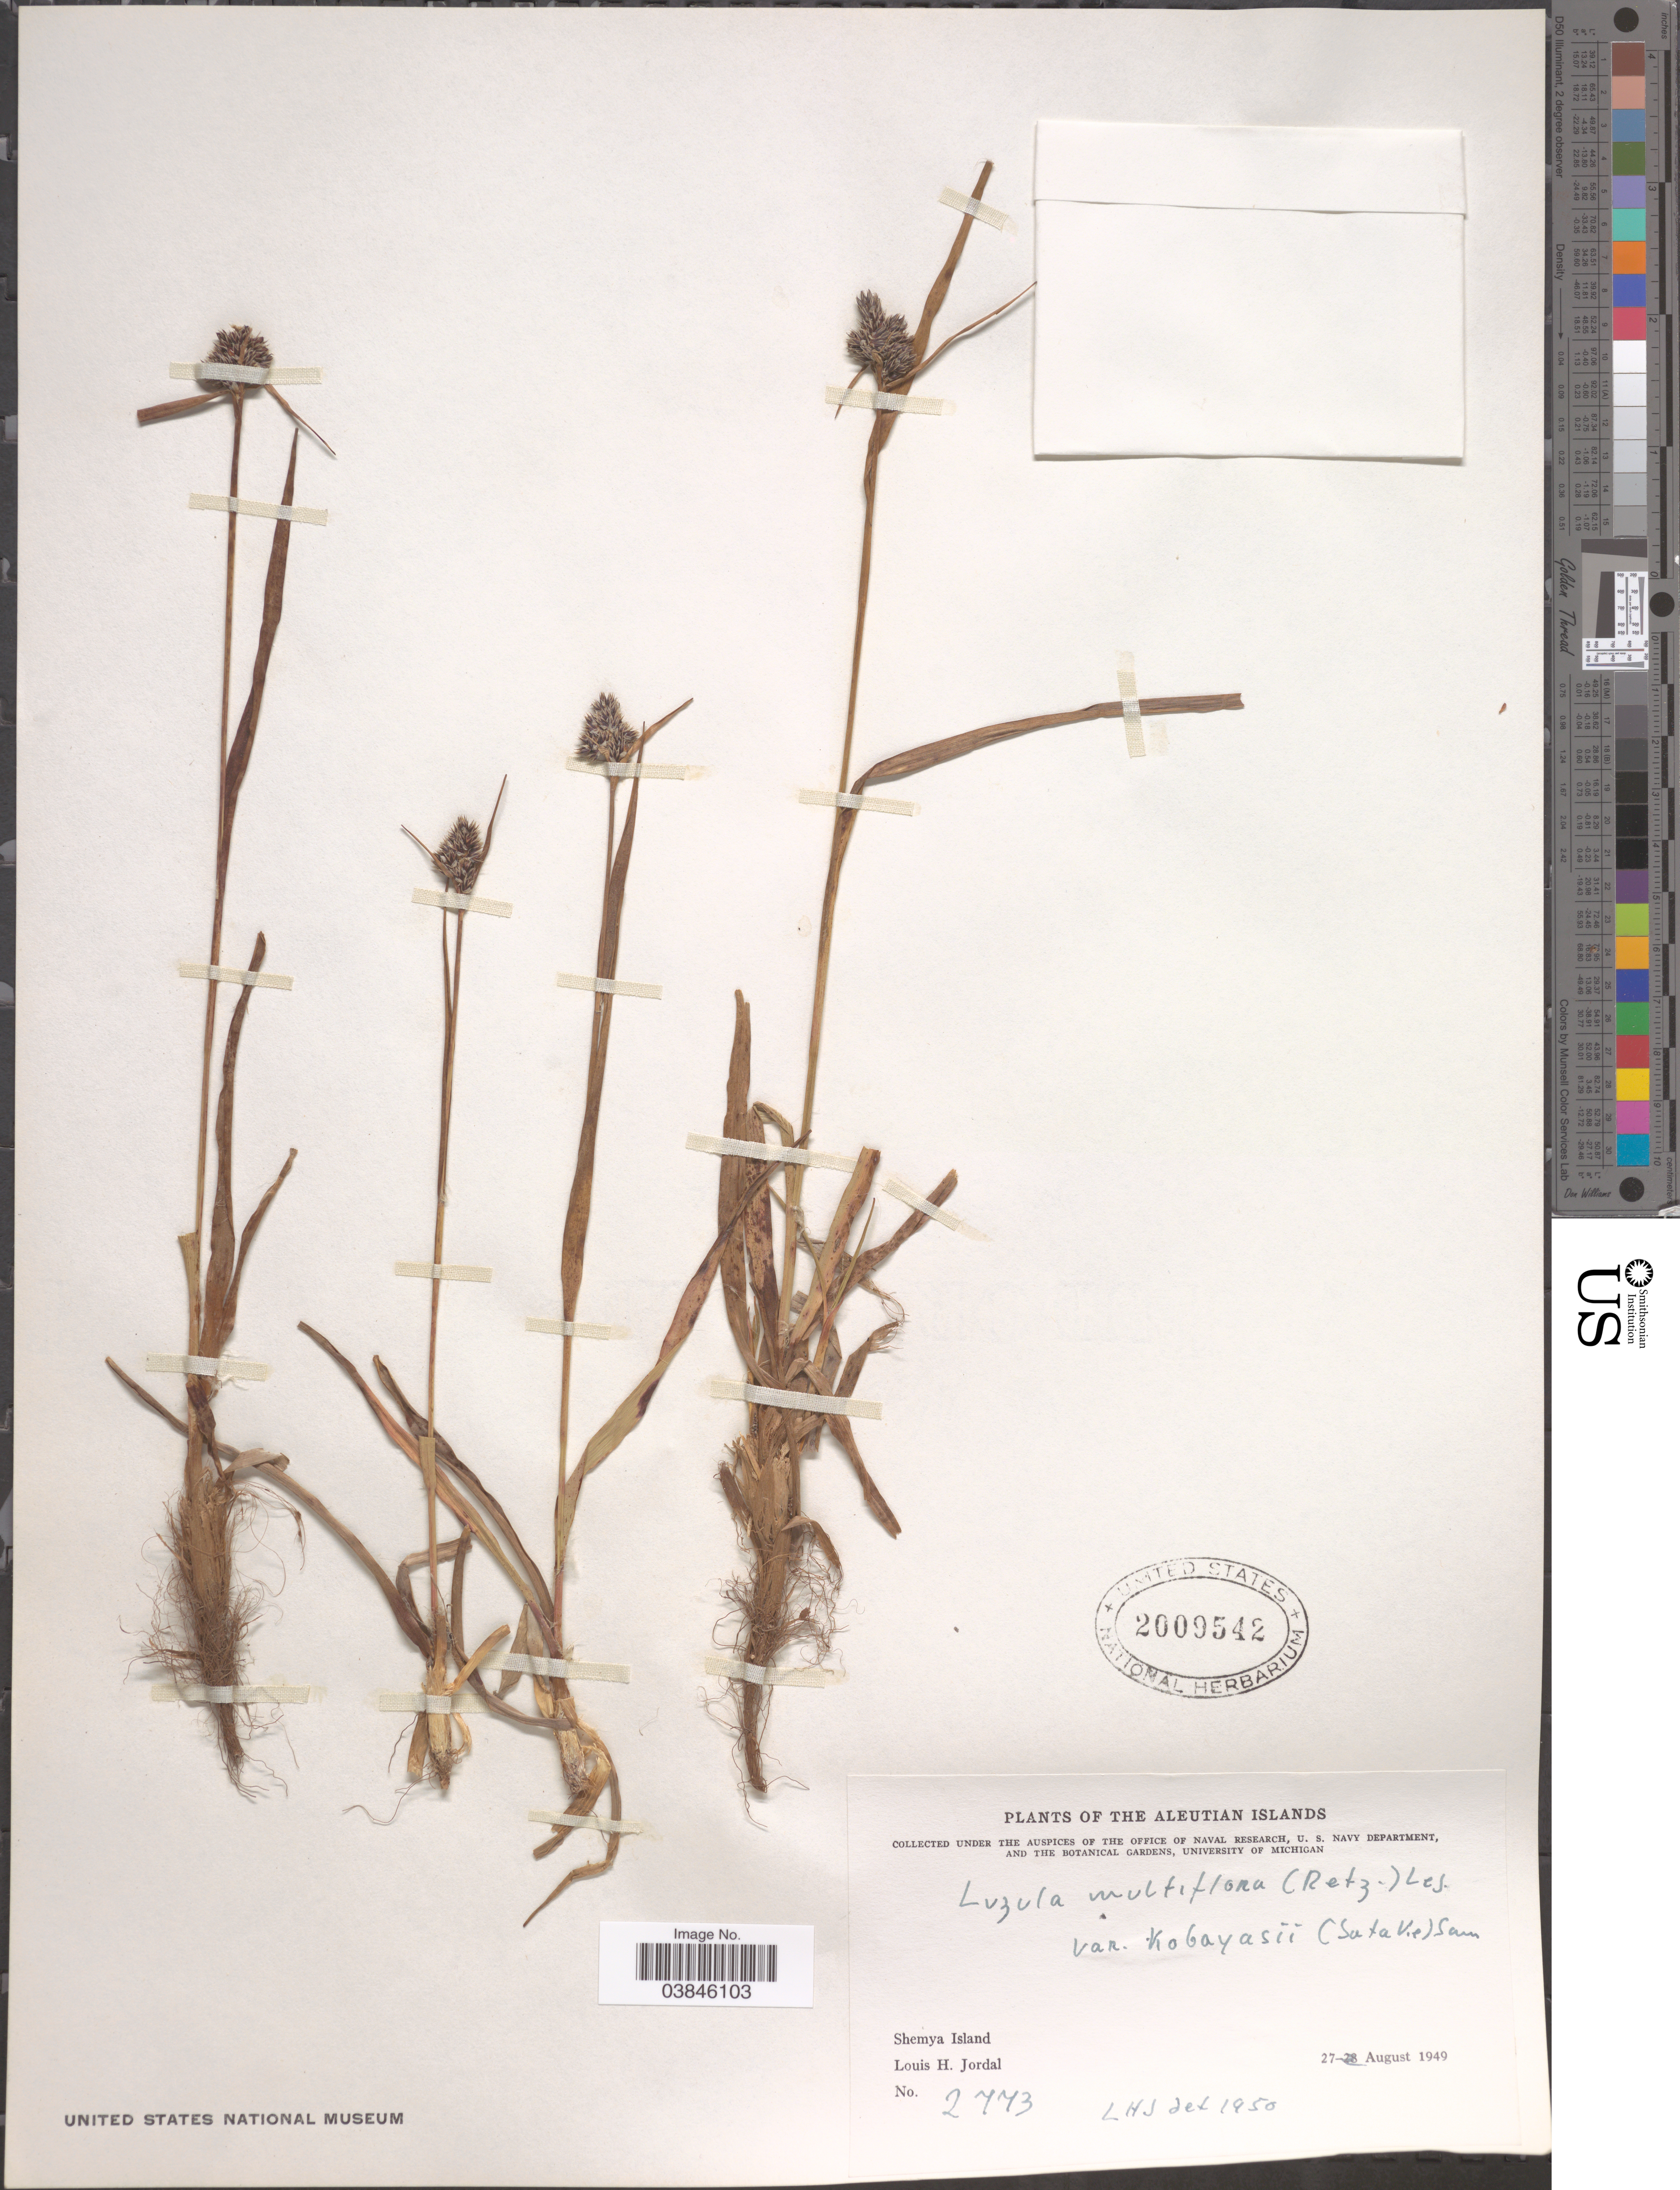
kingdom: Plantae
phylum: Tracheophyta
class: Liliopsida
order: Poales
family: Juncaceae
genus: Luzula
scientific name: Luzula multiflora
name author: (Ehrh.) Lej.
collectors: L. Jordal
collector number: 2773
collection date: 1949-08-27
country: United States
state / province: Alaska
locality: The Aleutian Islands. Shemya Island.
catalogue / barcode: US 2009542